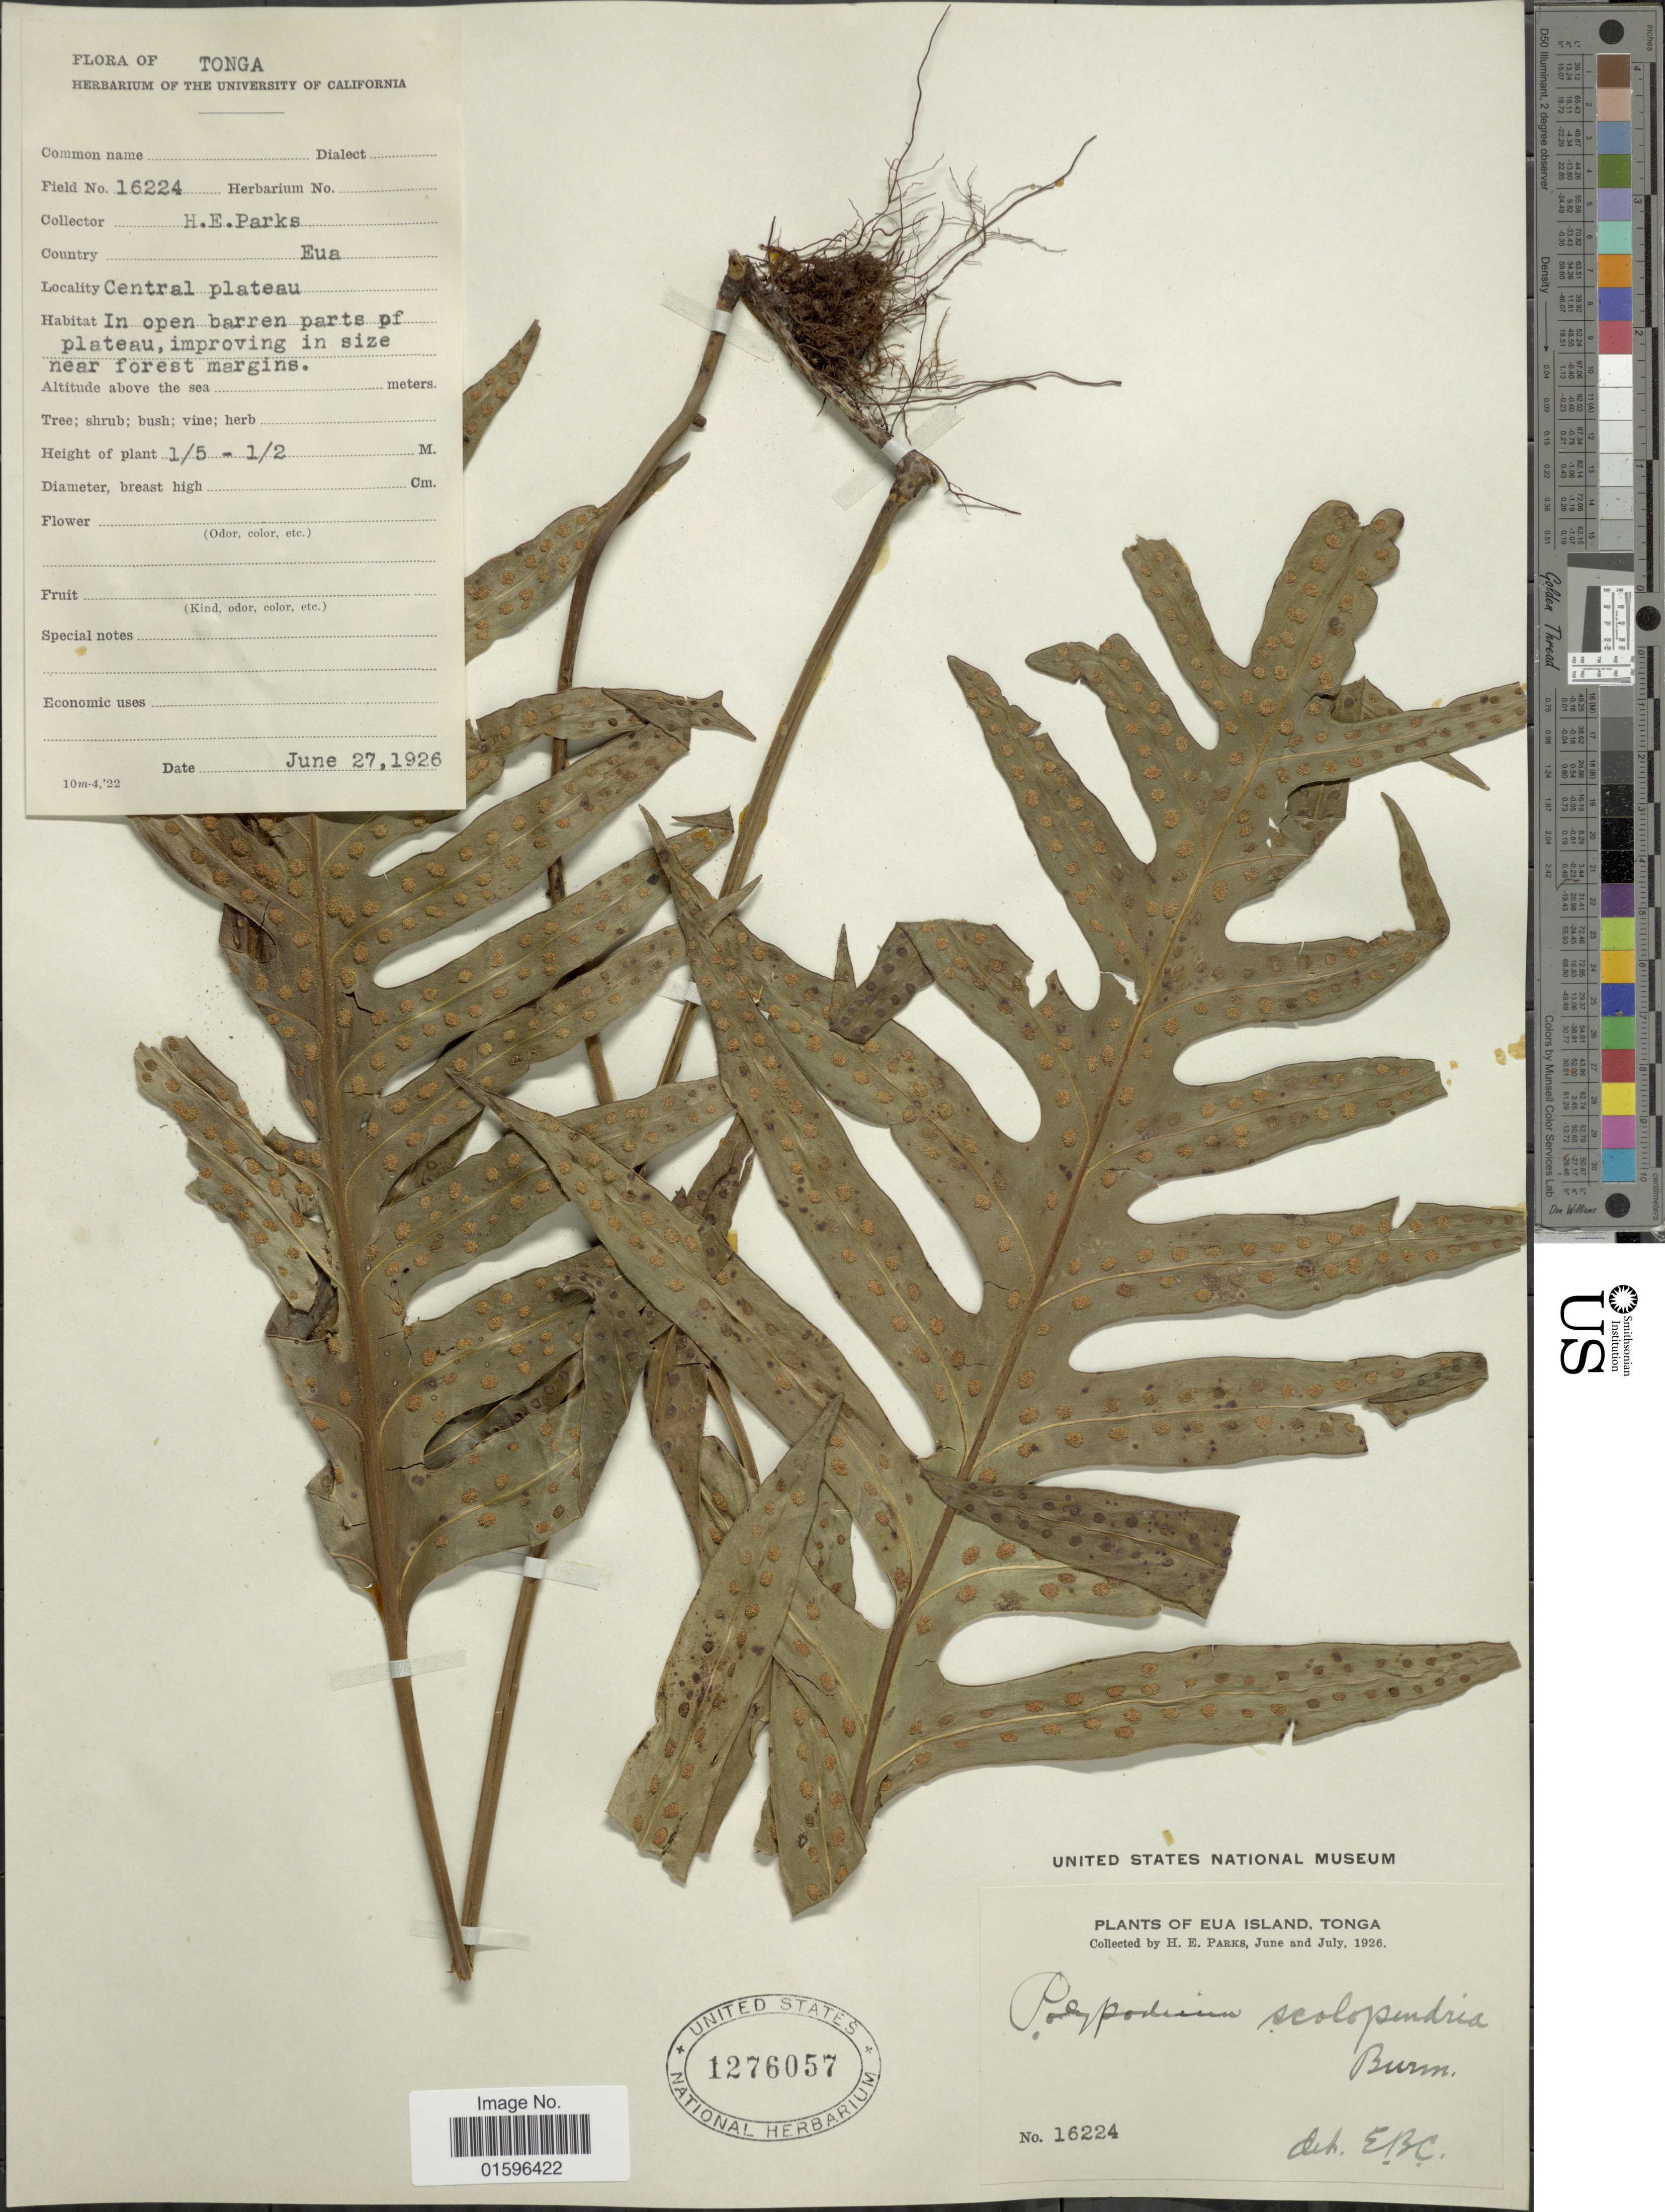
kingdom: Plantae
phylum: Tracheophyta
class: Polypodiopsida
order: Polypodiales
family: Polypodiaceae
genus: Polypodium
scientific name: Polypodium scolopendria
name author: Burm. f.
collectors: H. E. Parks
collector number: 16224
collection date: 1926-06/1926-07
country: Tonga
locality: Eua Island, Tonga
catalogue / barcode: US 1276057